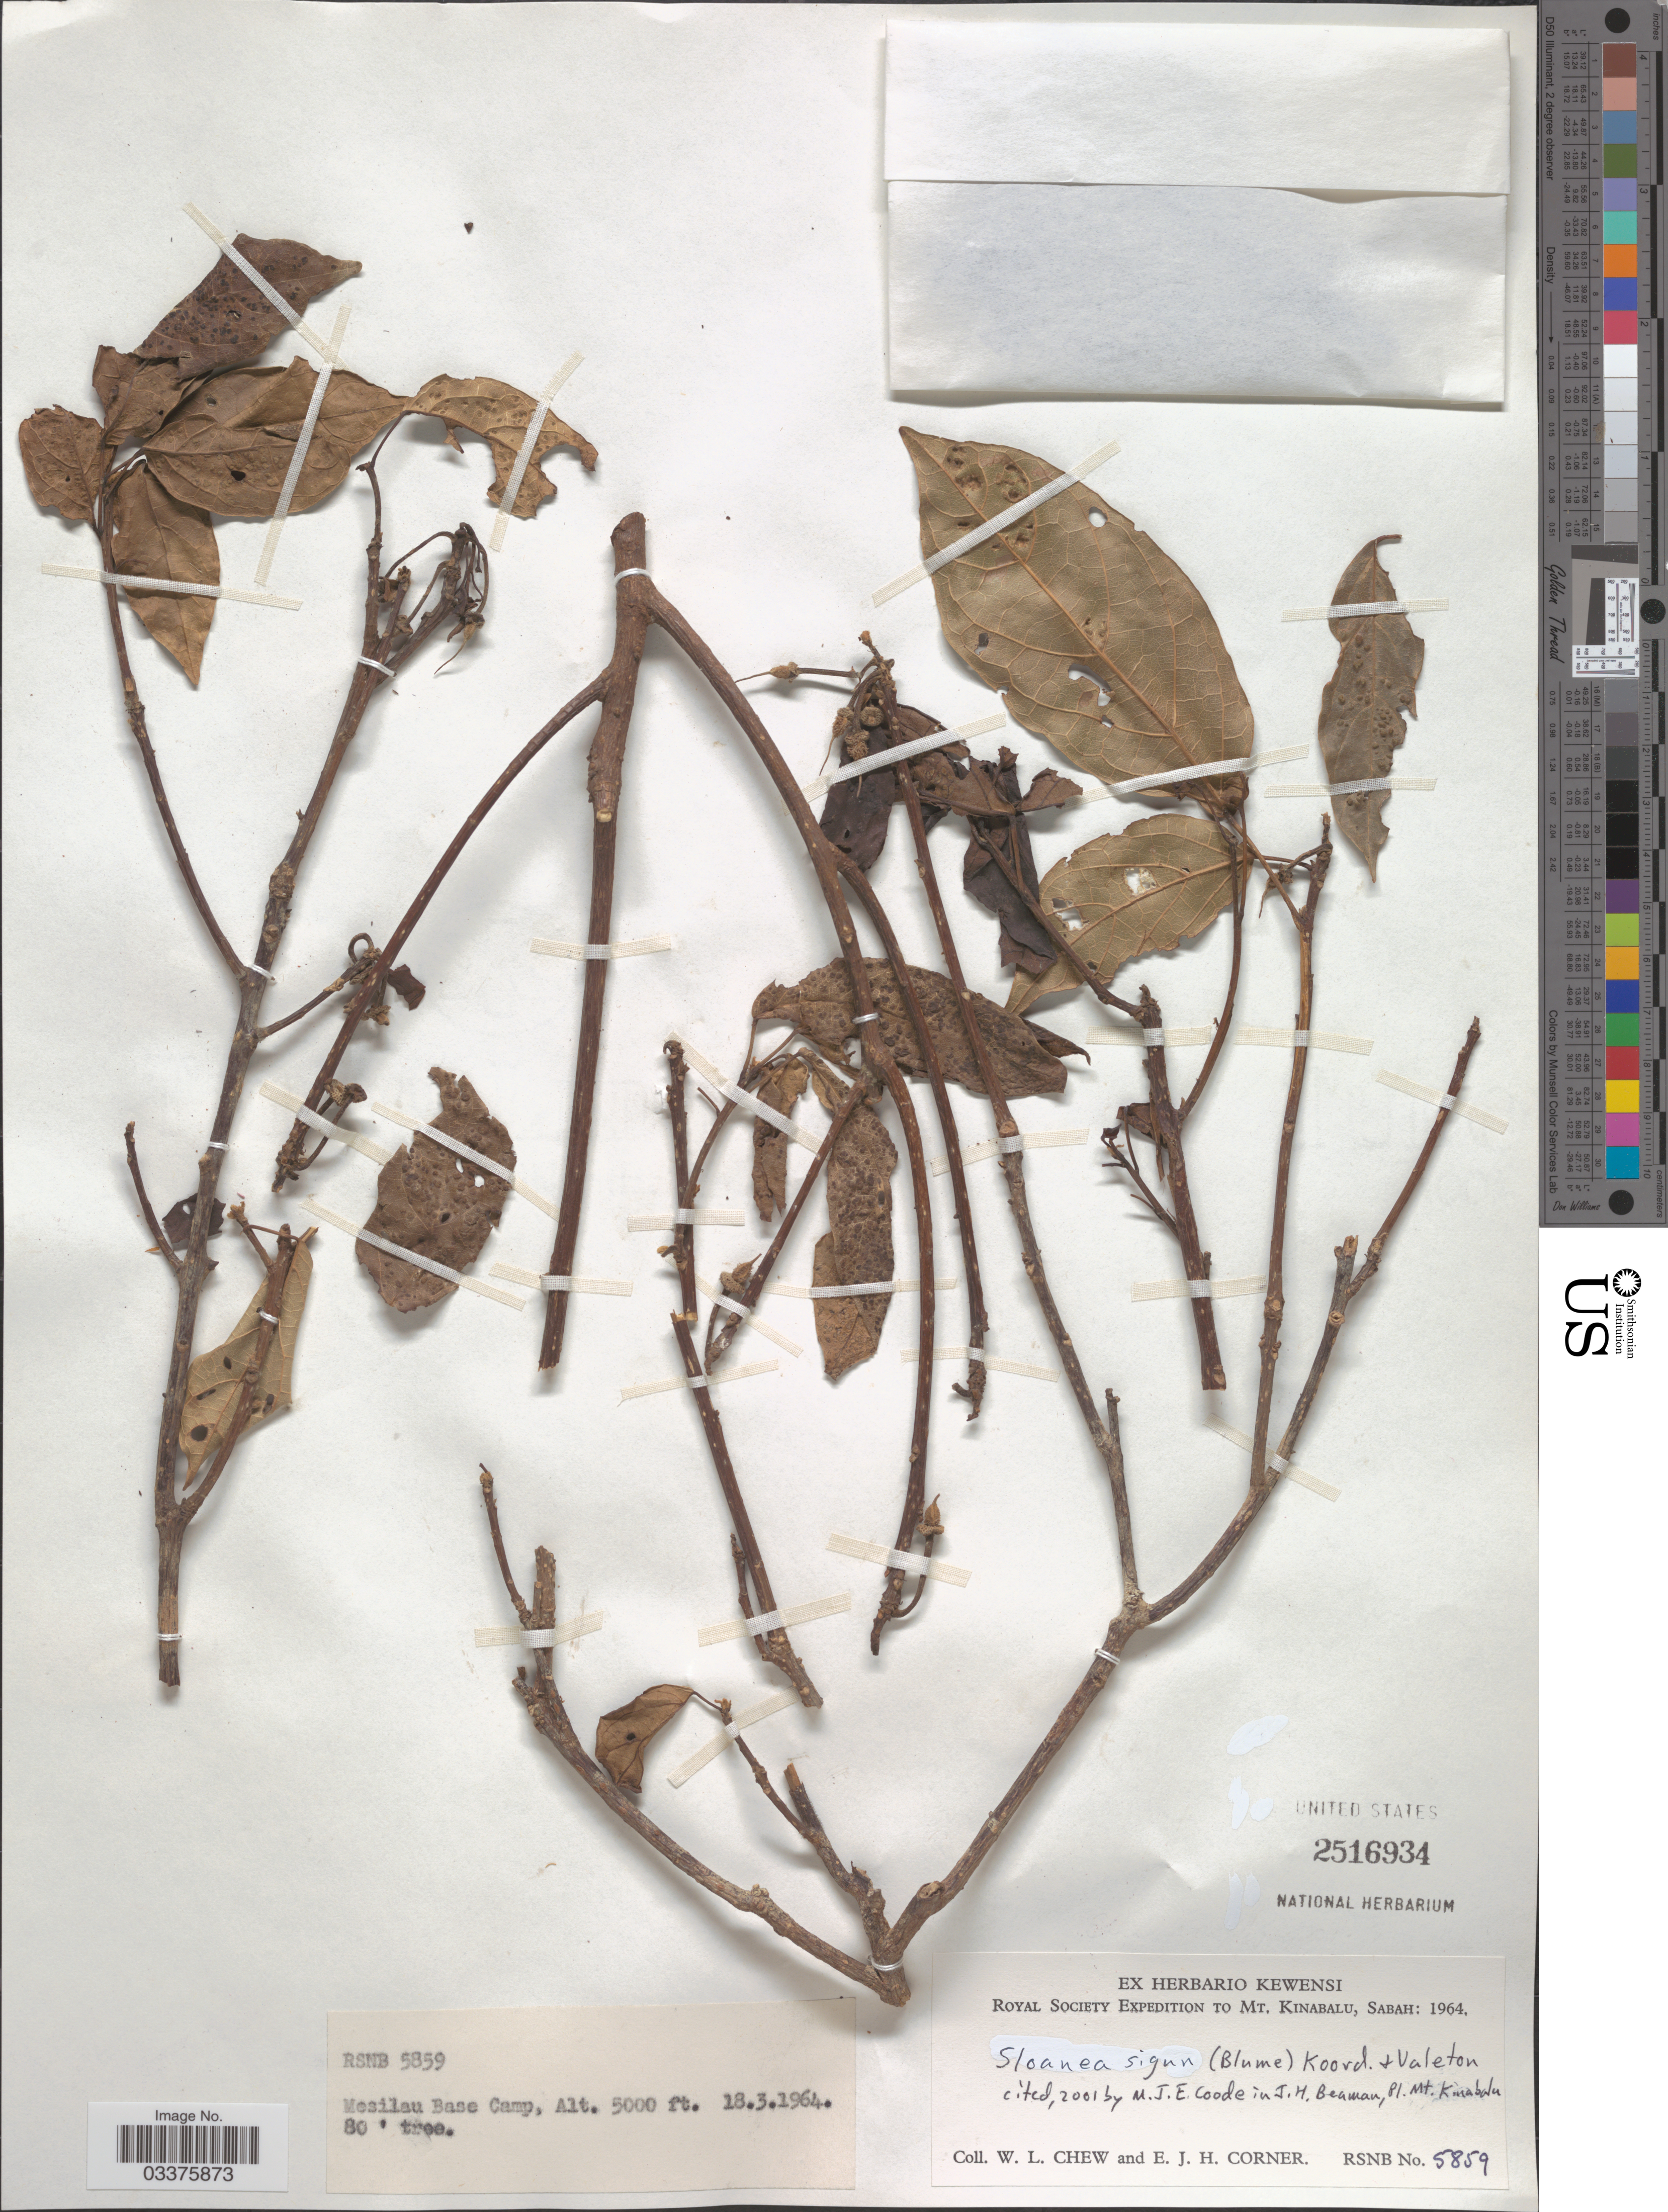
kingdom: Plantae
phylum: Tracheophyta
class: Magnoliopsida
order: Oxalidales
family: Elaeocarpaceae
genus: Sloanea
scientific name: Sloanea sigun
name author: (Blume) K. Schum.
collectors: W. Chew & E. Corner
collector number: RSNB 5859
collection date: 1964-03-18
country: Malaysia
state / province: Sabah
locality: Mt. Kinabalu. Mesilau Base Camp.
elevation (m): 1524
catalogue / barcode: US 2516934